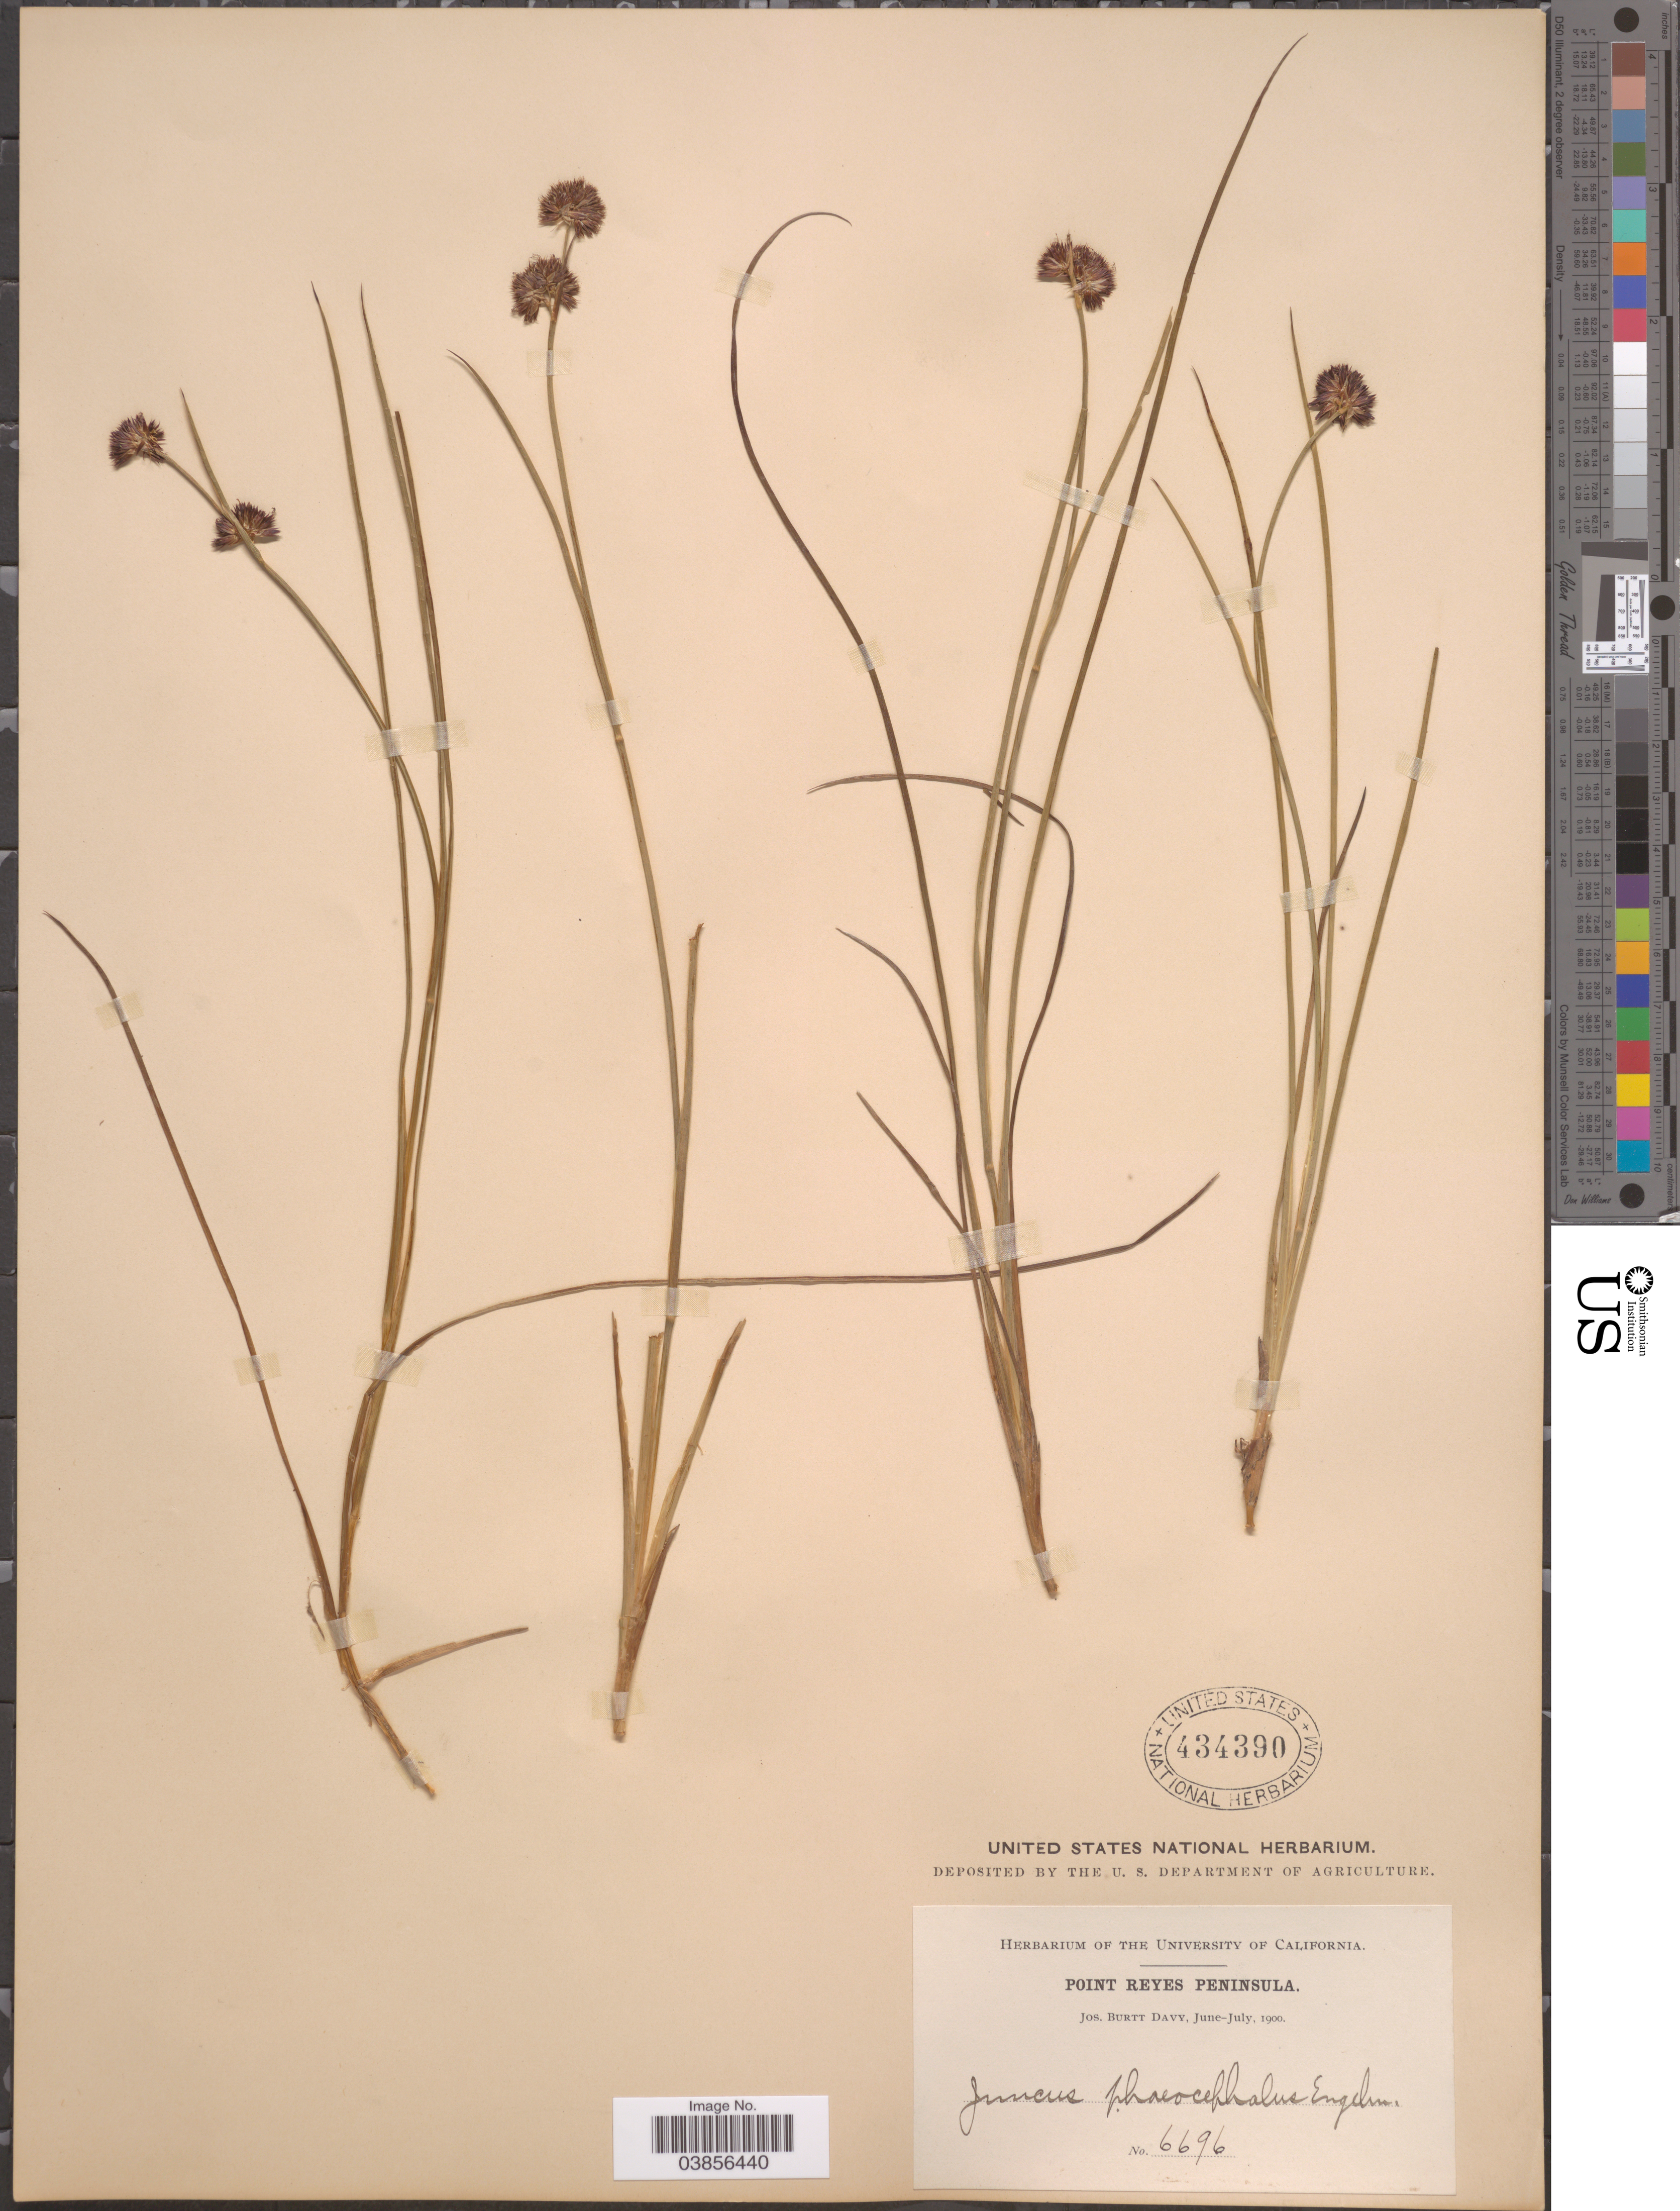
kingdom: Plantae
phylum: Tracheophyta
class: Liliopsida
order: Poales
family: Juncaceae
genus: Juncus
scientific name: Juncus phaeocephalus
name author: Engelm.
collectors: J. Burtt Davy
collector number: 6696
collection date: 1900-06/1900-07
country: United States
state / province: California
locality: Point Reyes Peninsula.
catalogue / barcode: US 434390